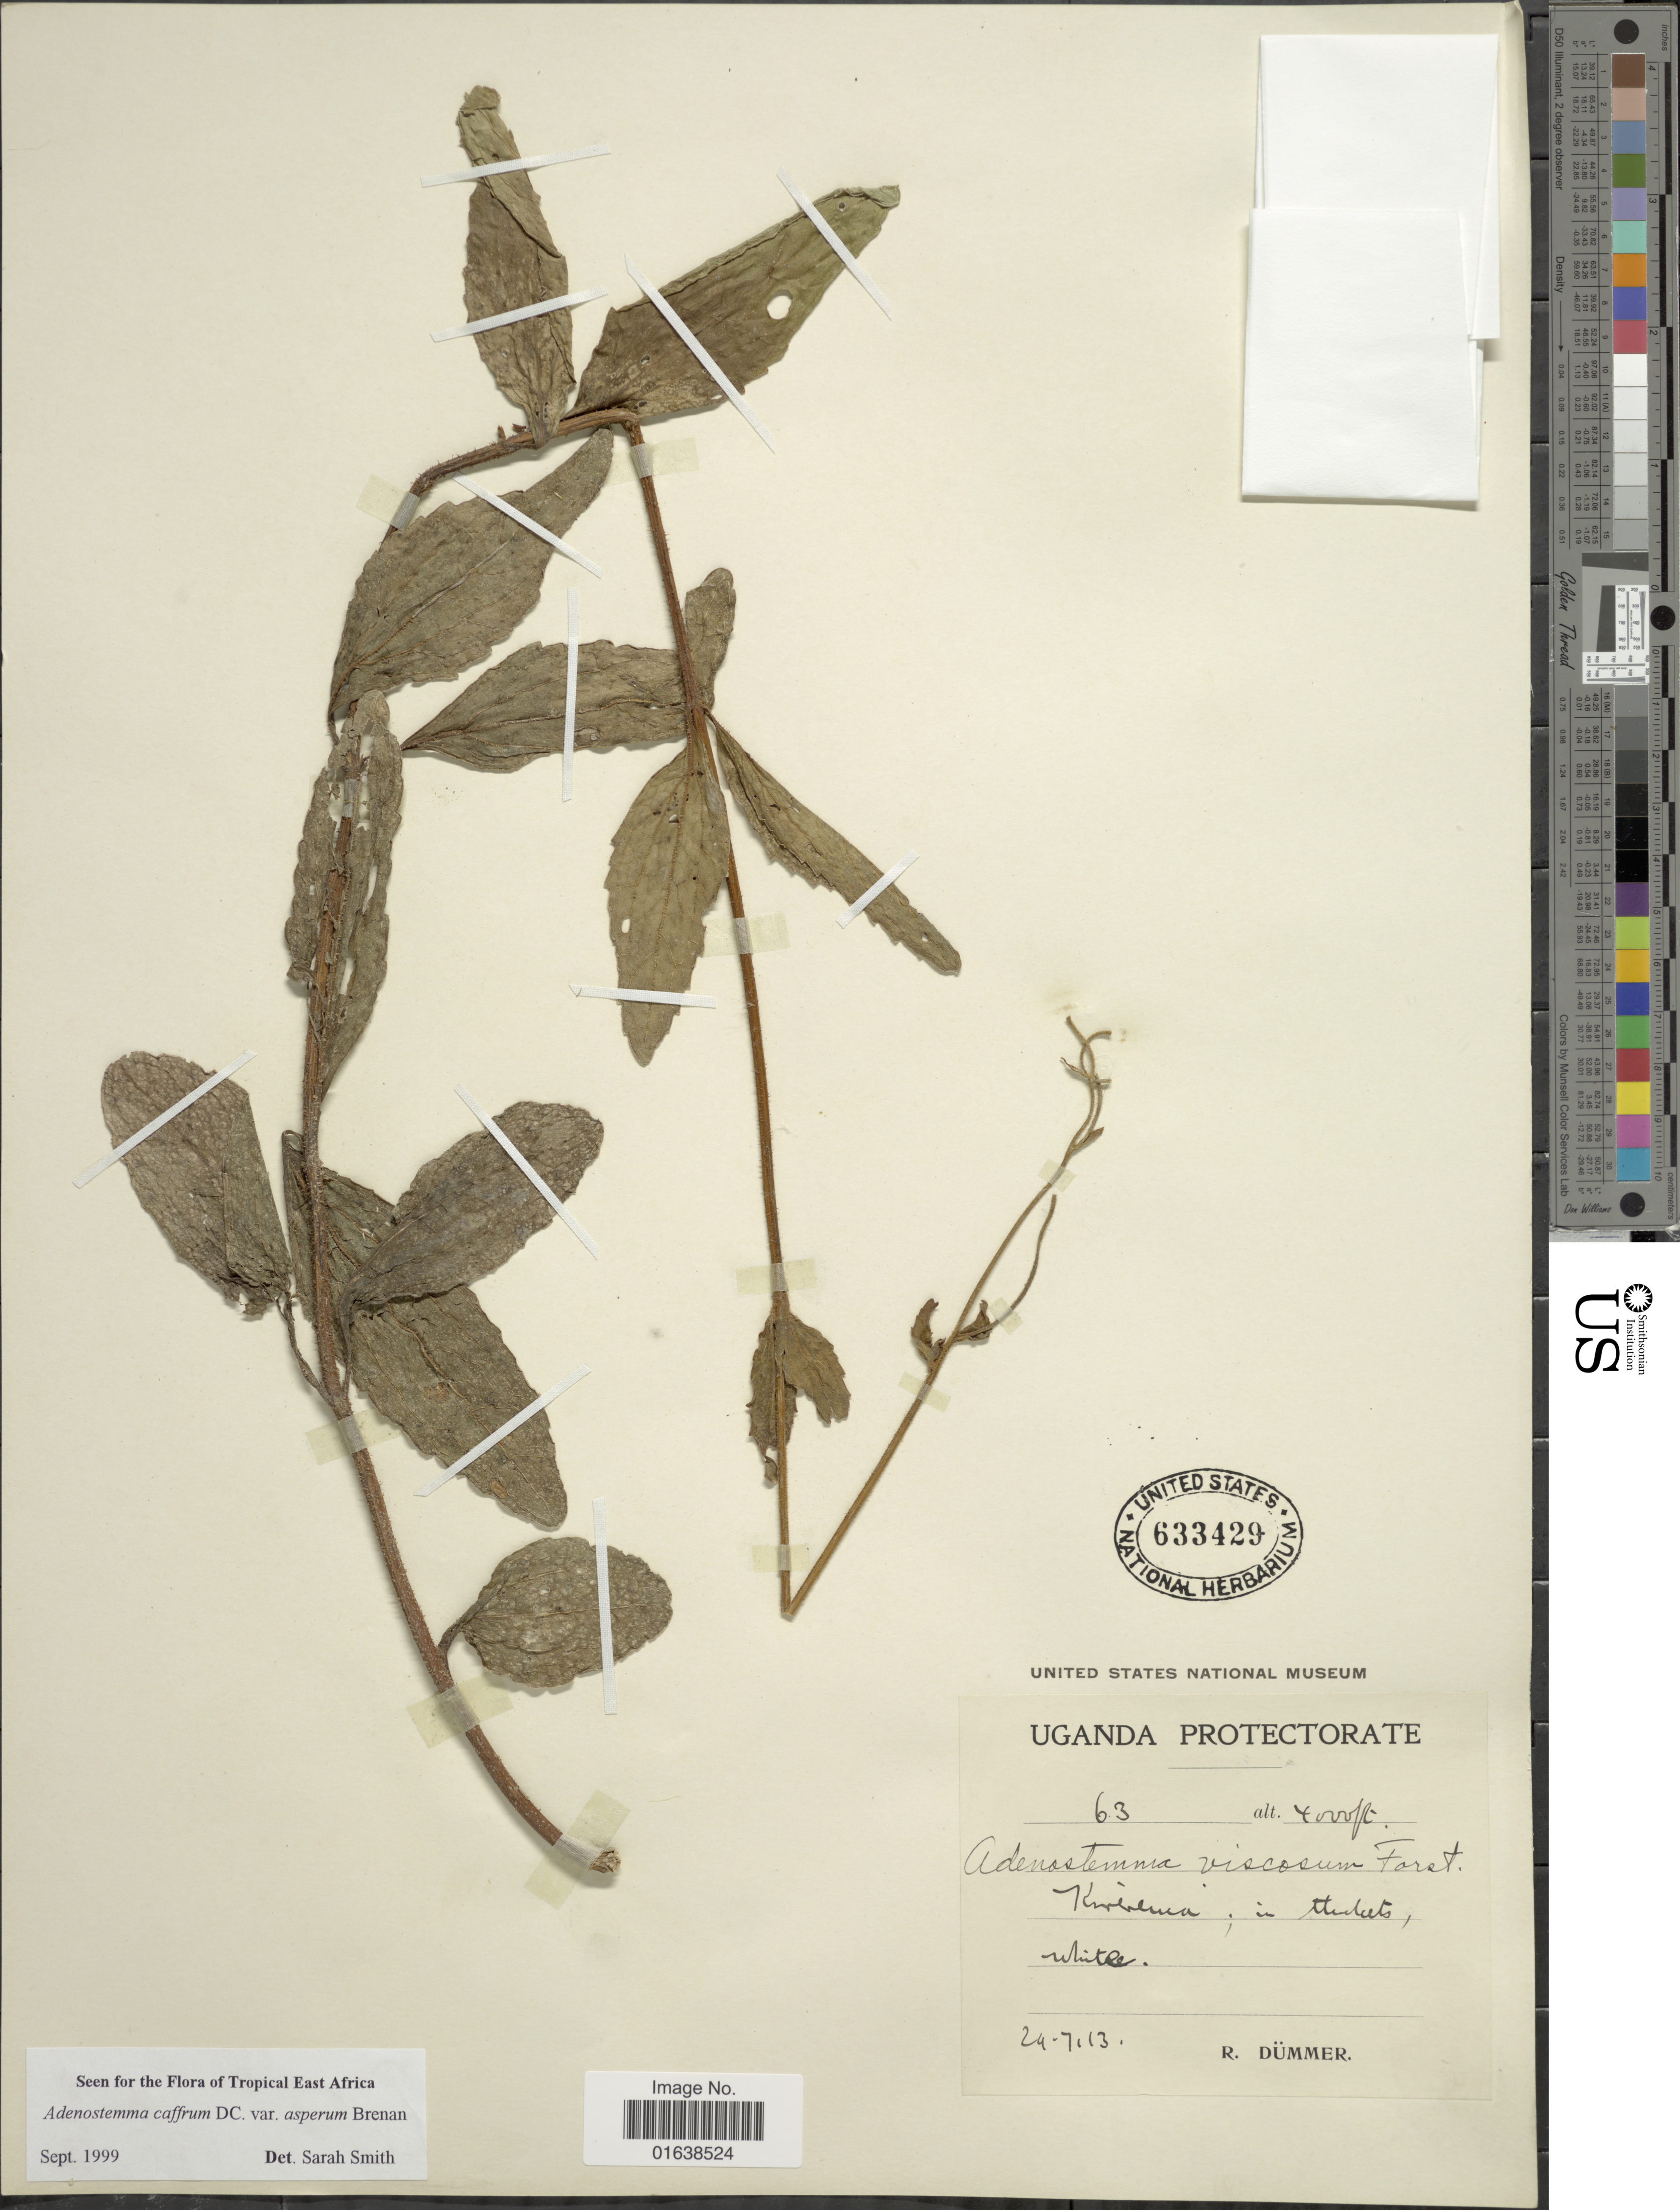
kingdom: Plantae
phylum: Tracheophyta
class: Magnoliopsida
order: Asterales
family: Asteraceae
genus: Adenostemma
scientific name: Adenostemma caffrum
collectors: R. Dümmer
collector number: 63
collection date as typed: Transcribed d/m/y: 24/7/13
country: Uganda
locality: Uganda. Krenema; in thickets.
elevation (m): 1219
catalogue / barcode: US 633429